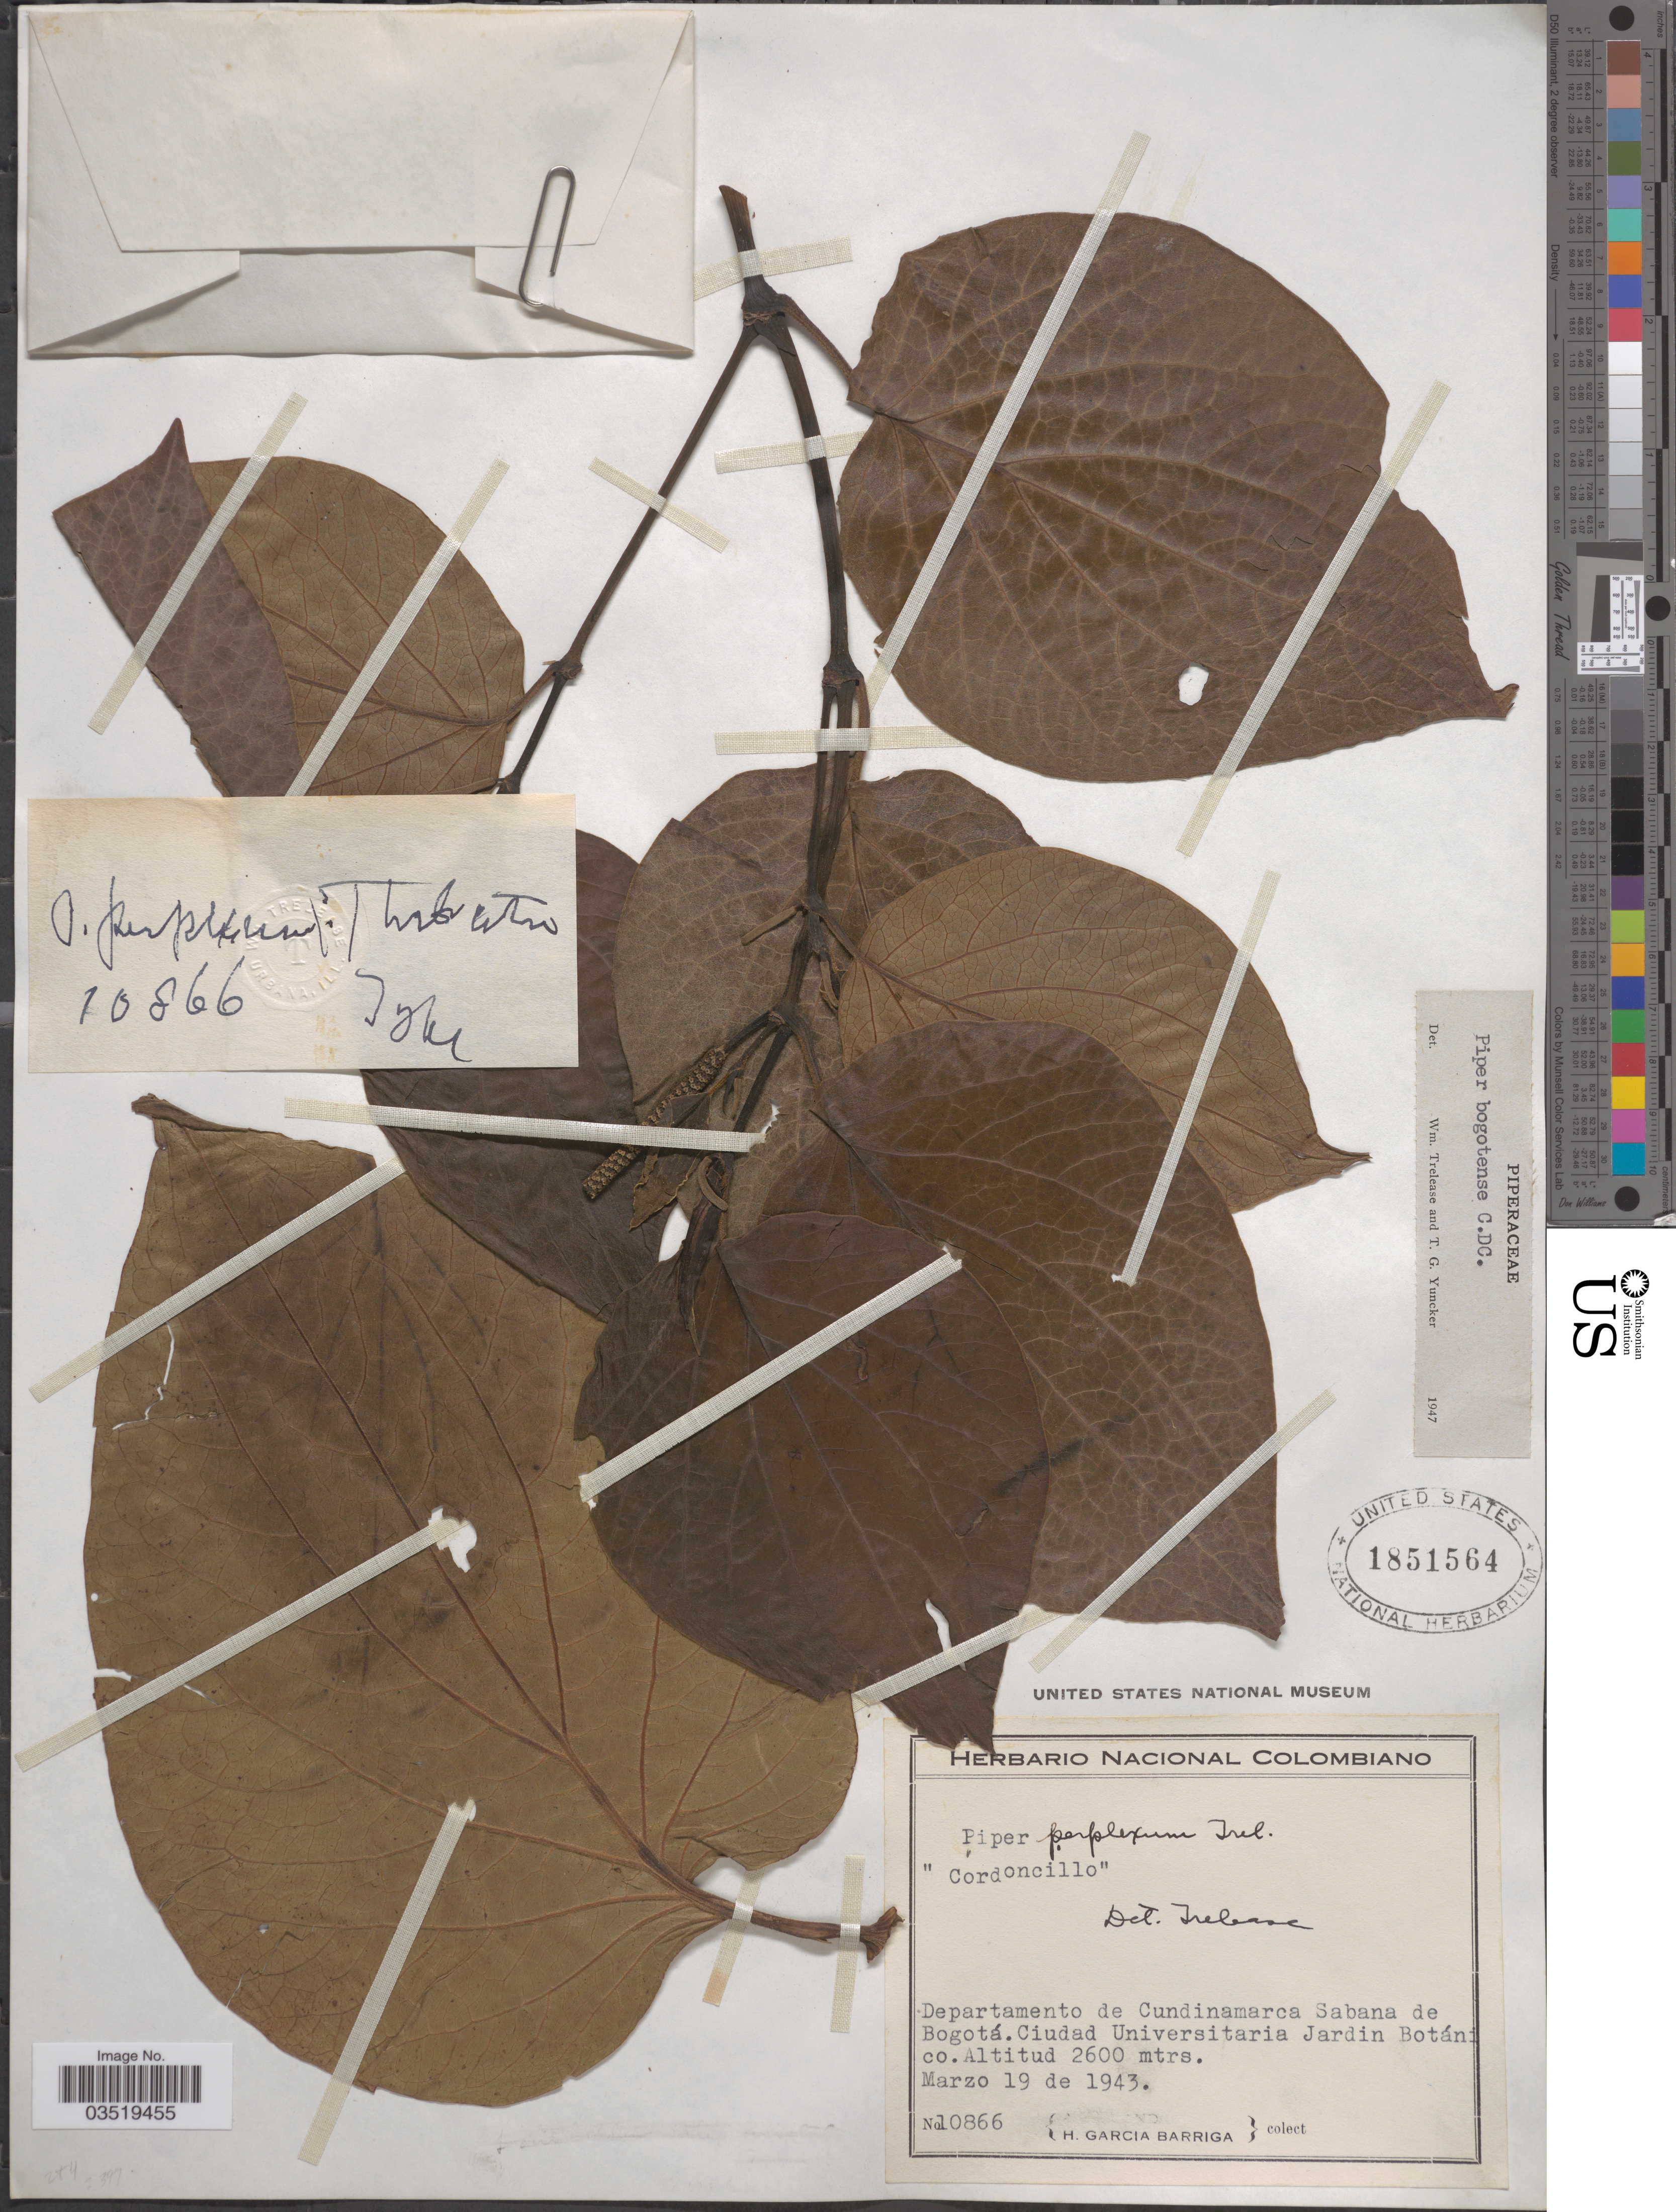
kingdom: Plantae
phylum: Tracheophyta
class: Magnoliopsida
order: Piperales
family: Piperaceae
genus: Piper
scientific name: Piper bogotense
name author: C. DC.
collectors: H. García Barriga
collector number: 10866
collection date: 1943-03-19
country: Colombia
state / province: Cundinamarca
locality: Departamento de Cundinamarca Sabana de Bogotá. Ciudad Universitaria Jardin Botánico.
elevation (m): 2600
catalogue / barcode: US 1851564